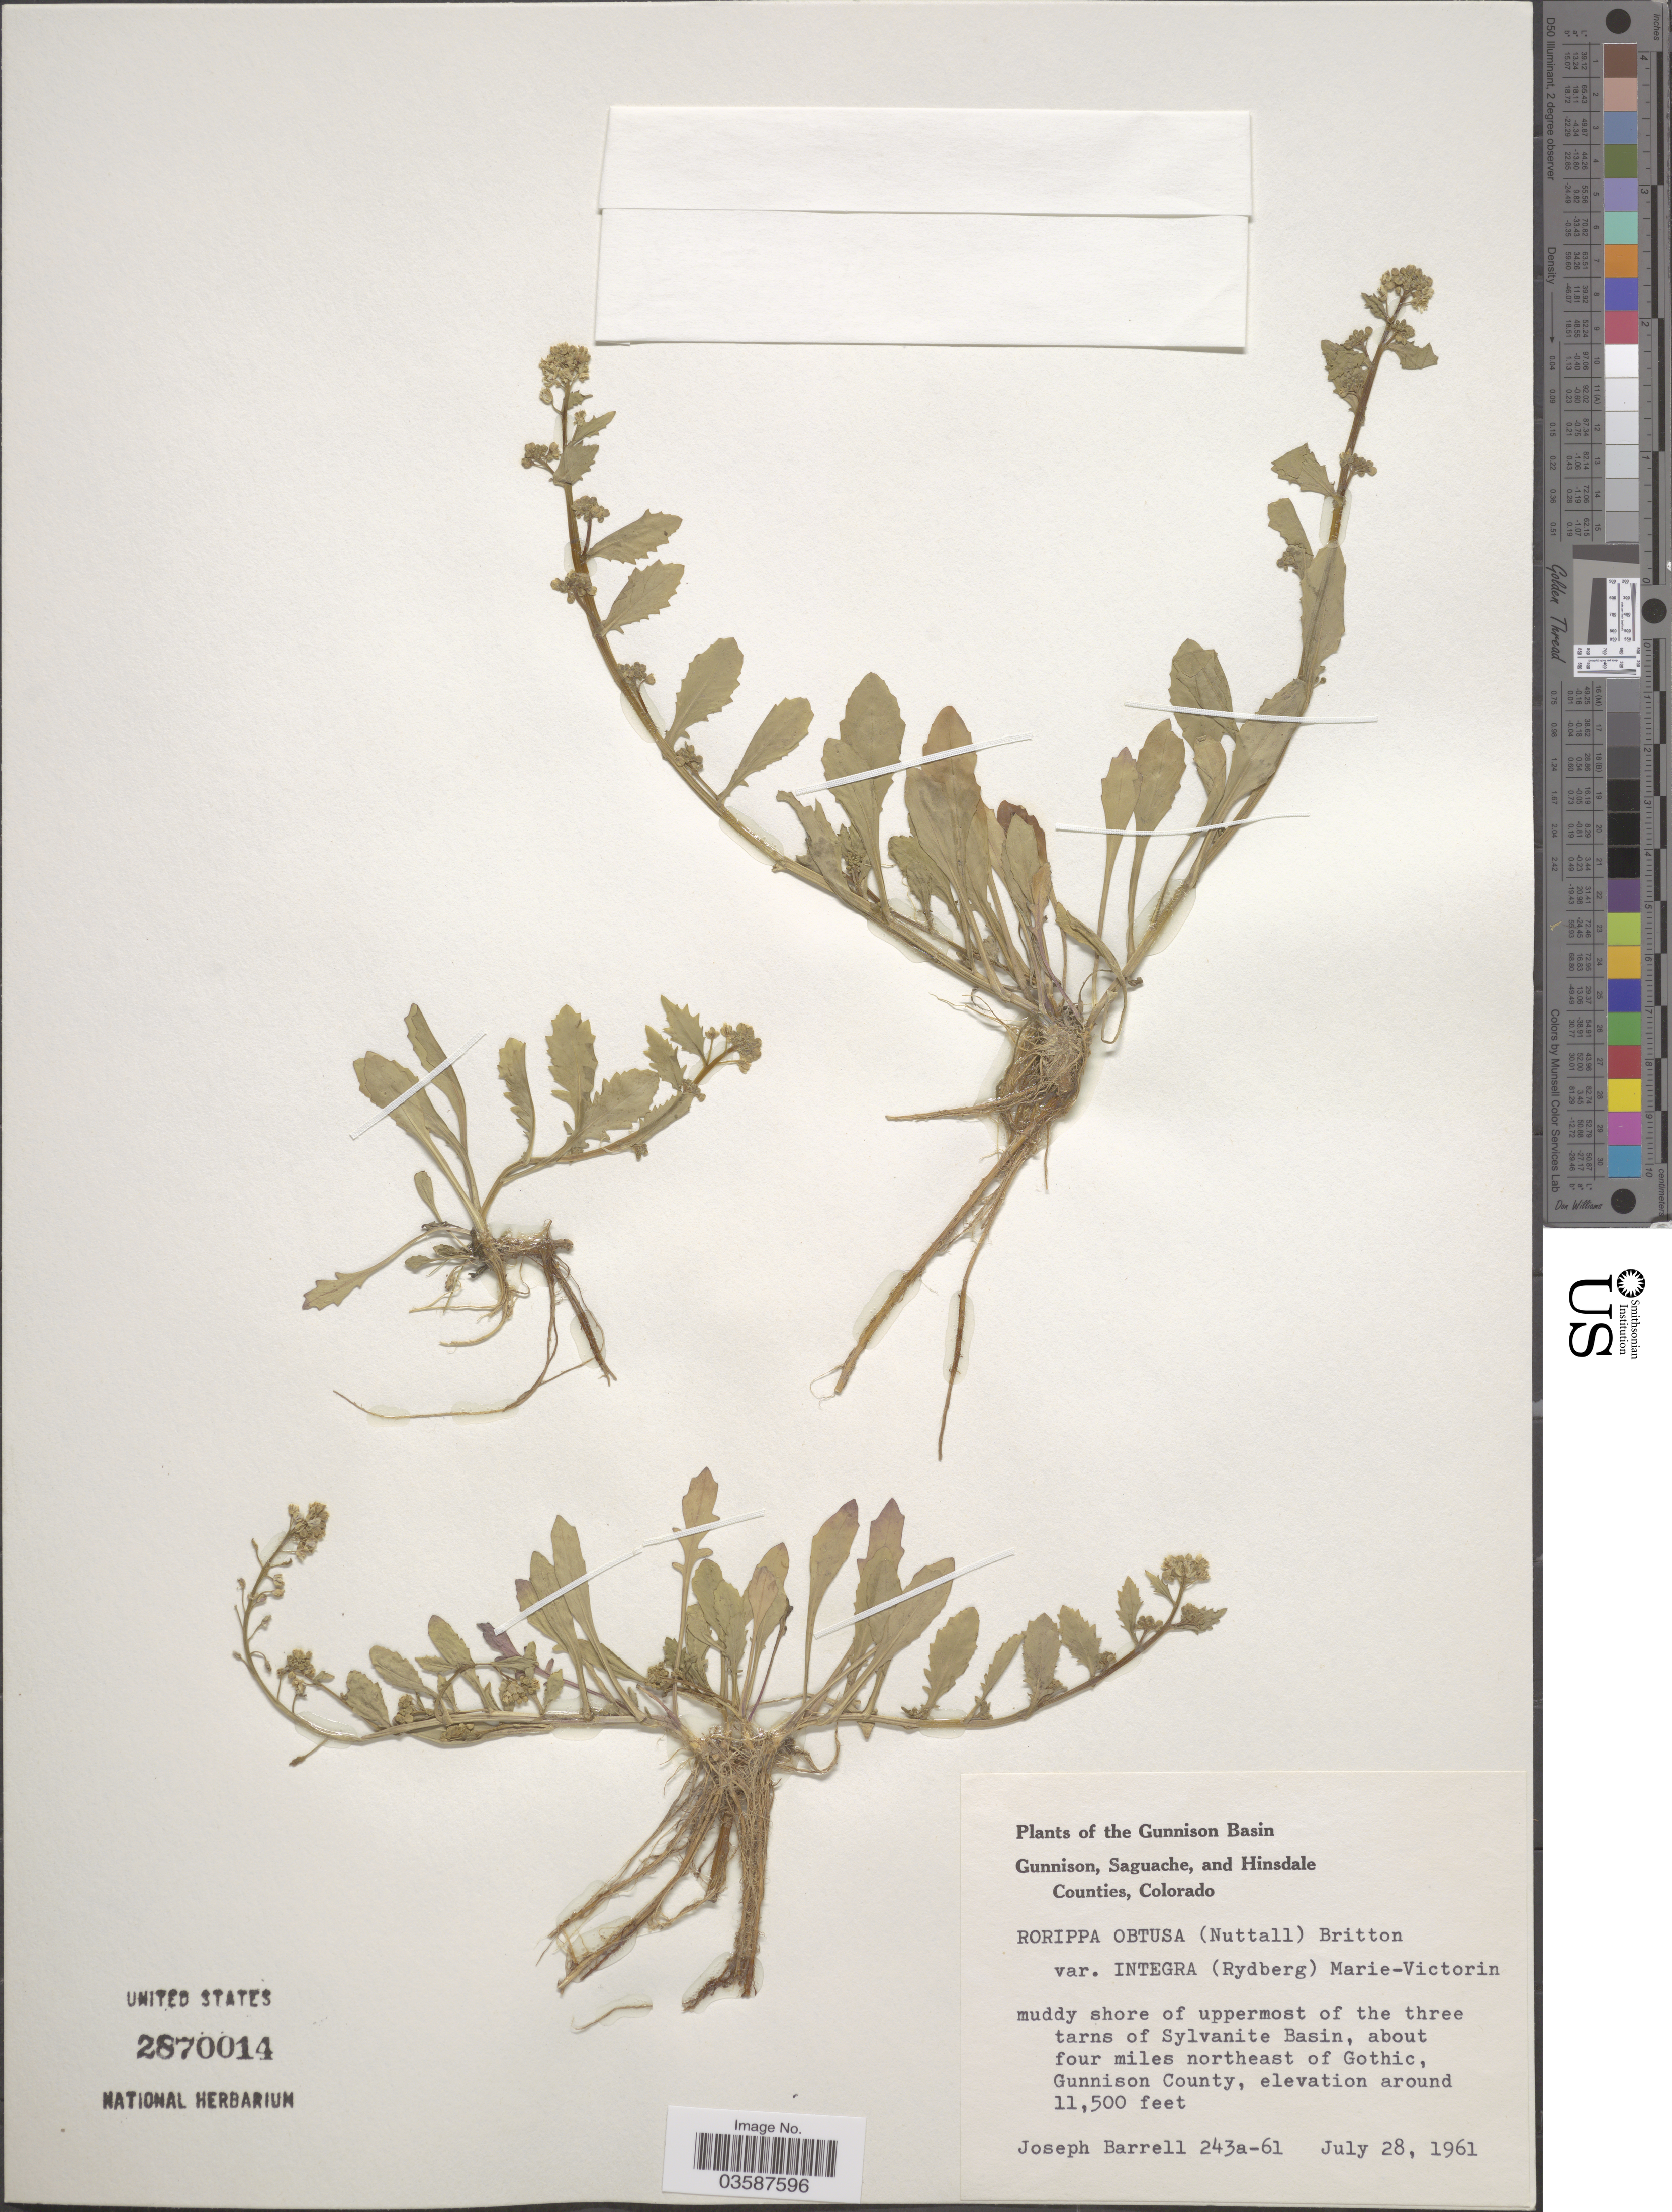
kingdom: Plantae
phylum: Tracheophyta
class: Magnoliopsida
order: Brassicales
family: Brassicaceae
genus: Rorippa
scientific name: Rorippa teres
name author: (Michx.) Stuckey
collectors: J. Barrell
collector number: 243a-61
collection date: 1961-07-28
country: United States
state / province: Colorado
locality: The Gunnison Basin. Muddy shore of uppermost of the three tarns of Sylvanite Basin, about four miles northeast of Gothic, Gunnison County.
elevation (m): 3505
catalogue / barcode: US 2870014